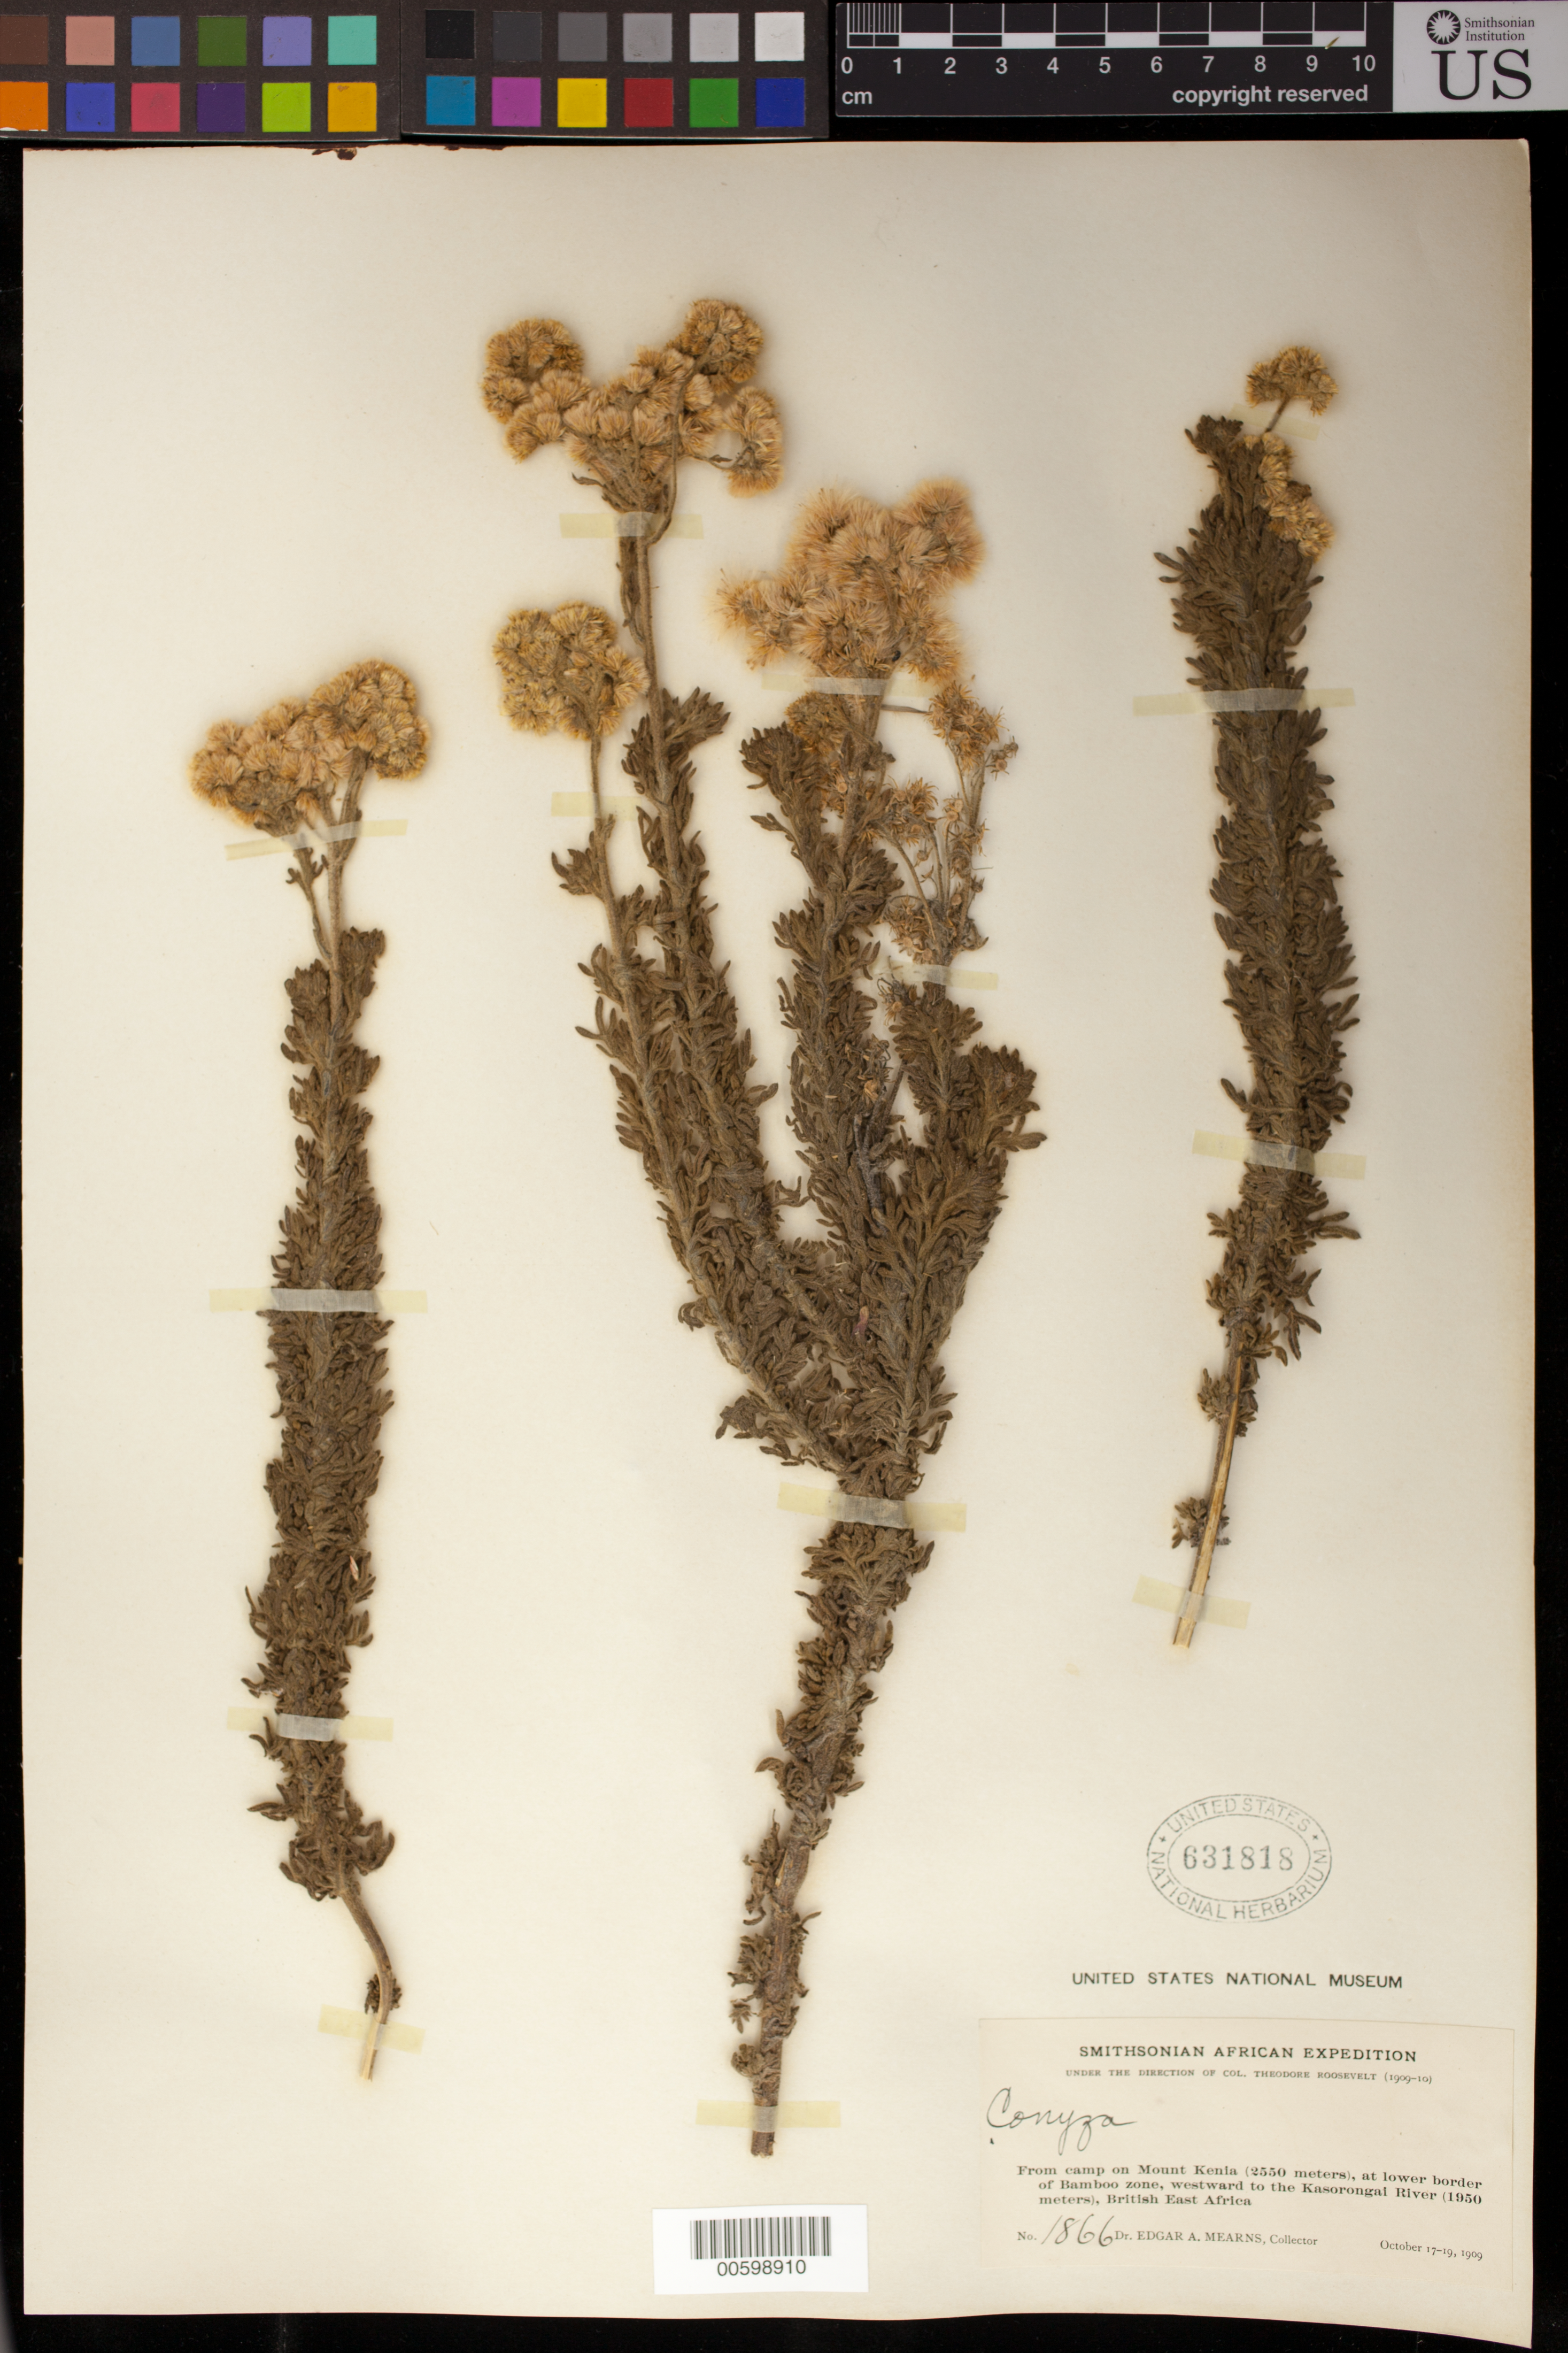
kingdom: Plantae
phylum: Tracheophyta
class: Magnoliopsida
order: Asterales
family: Asteraceae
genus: Conyza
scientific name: Conyza sp.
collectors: E. A. Mearns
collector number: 1866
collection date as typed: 17 Oct 1909 to 19 Oct 1909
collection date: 1909-10-17/1909-10-19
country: Kenya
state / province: Nyeri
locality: From Camp on Mount Kenya, at lower border of Bamboo zone, westward to Kasorongai river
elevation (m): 1950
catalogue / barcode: US 631818